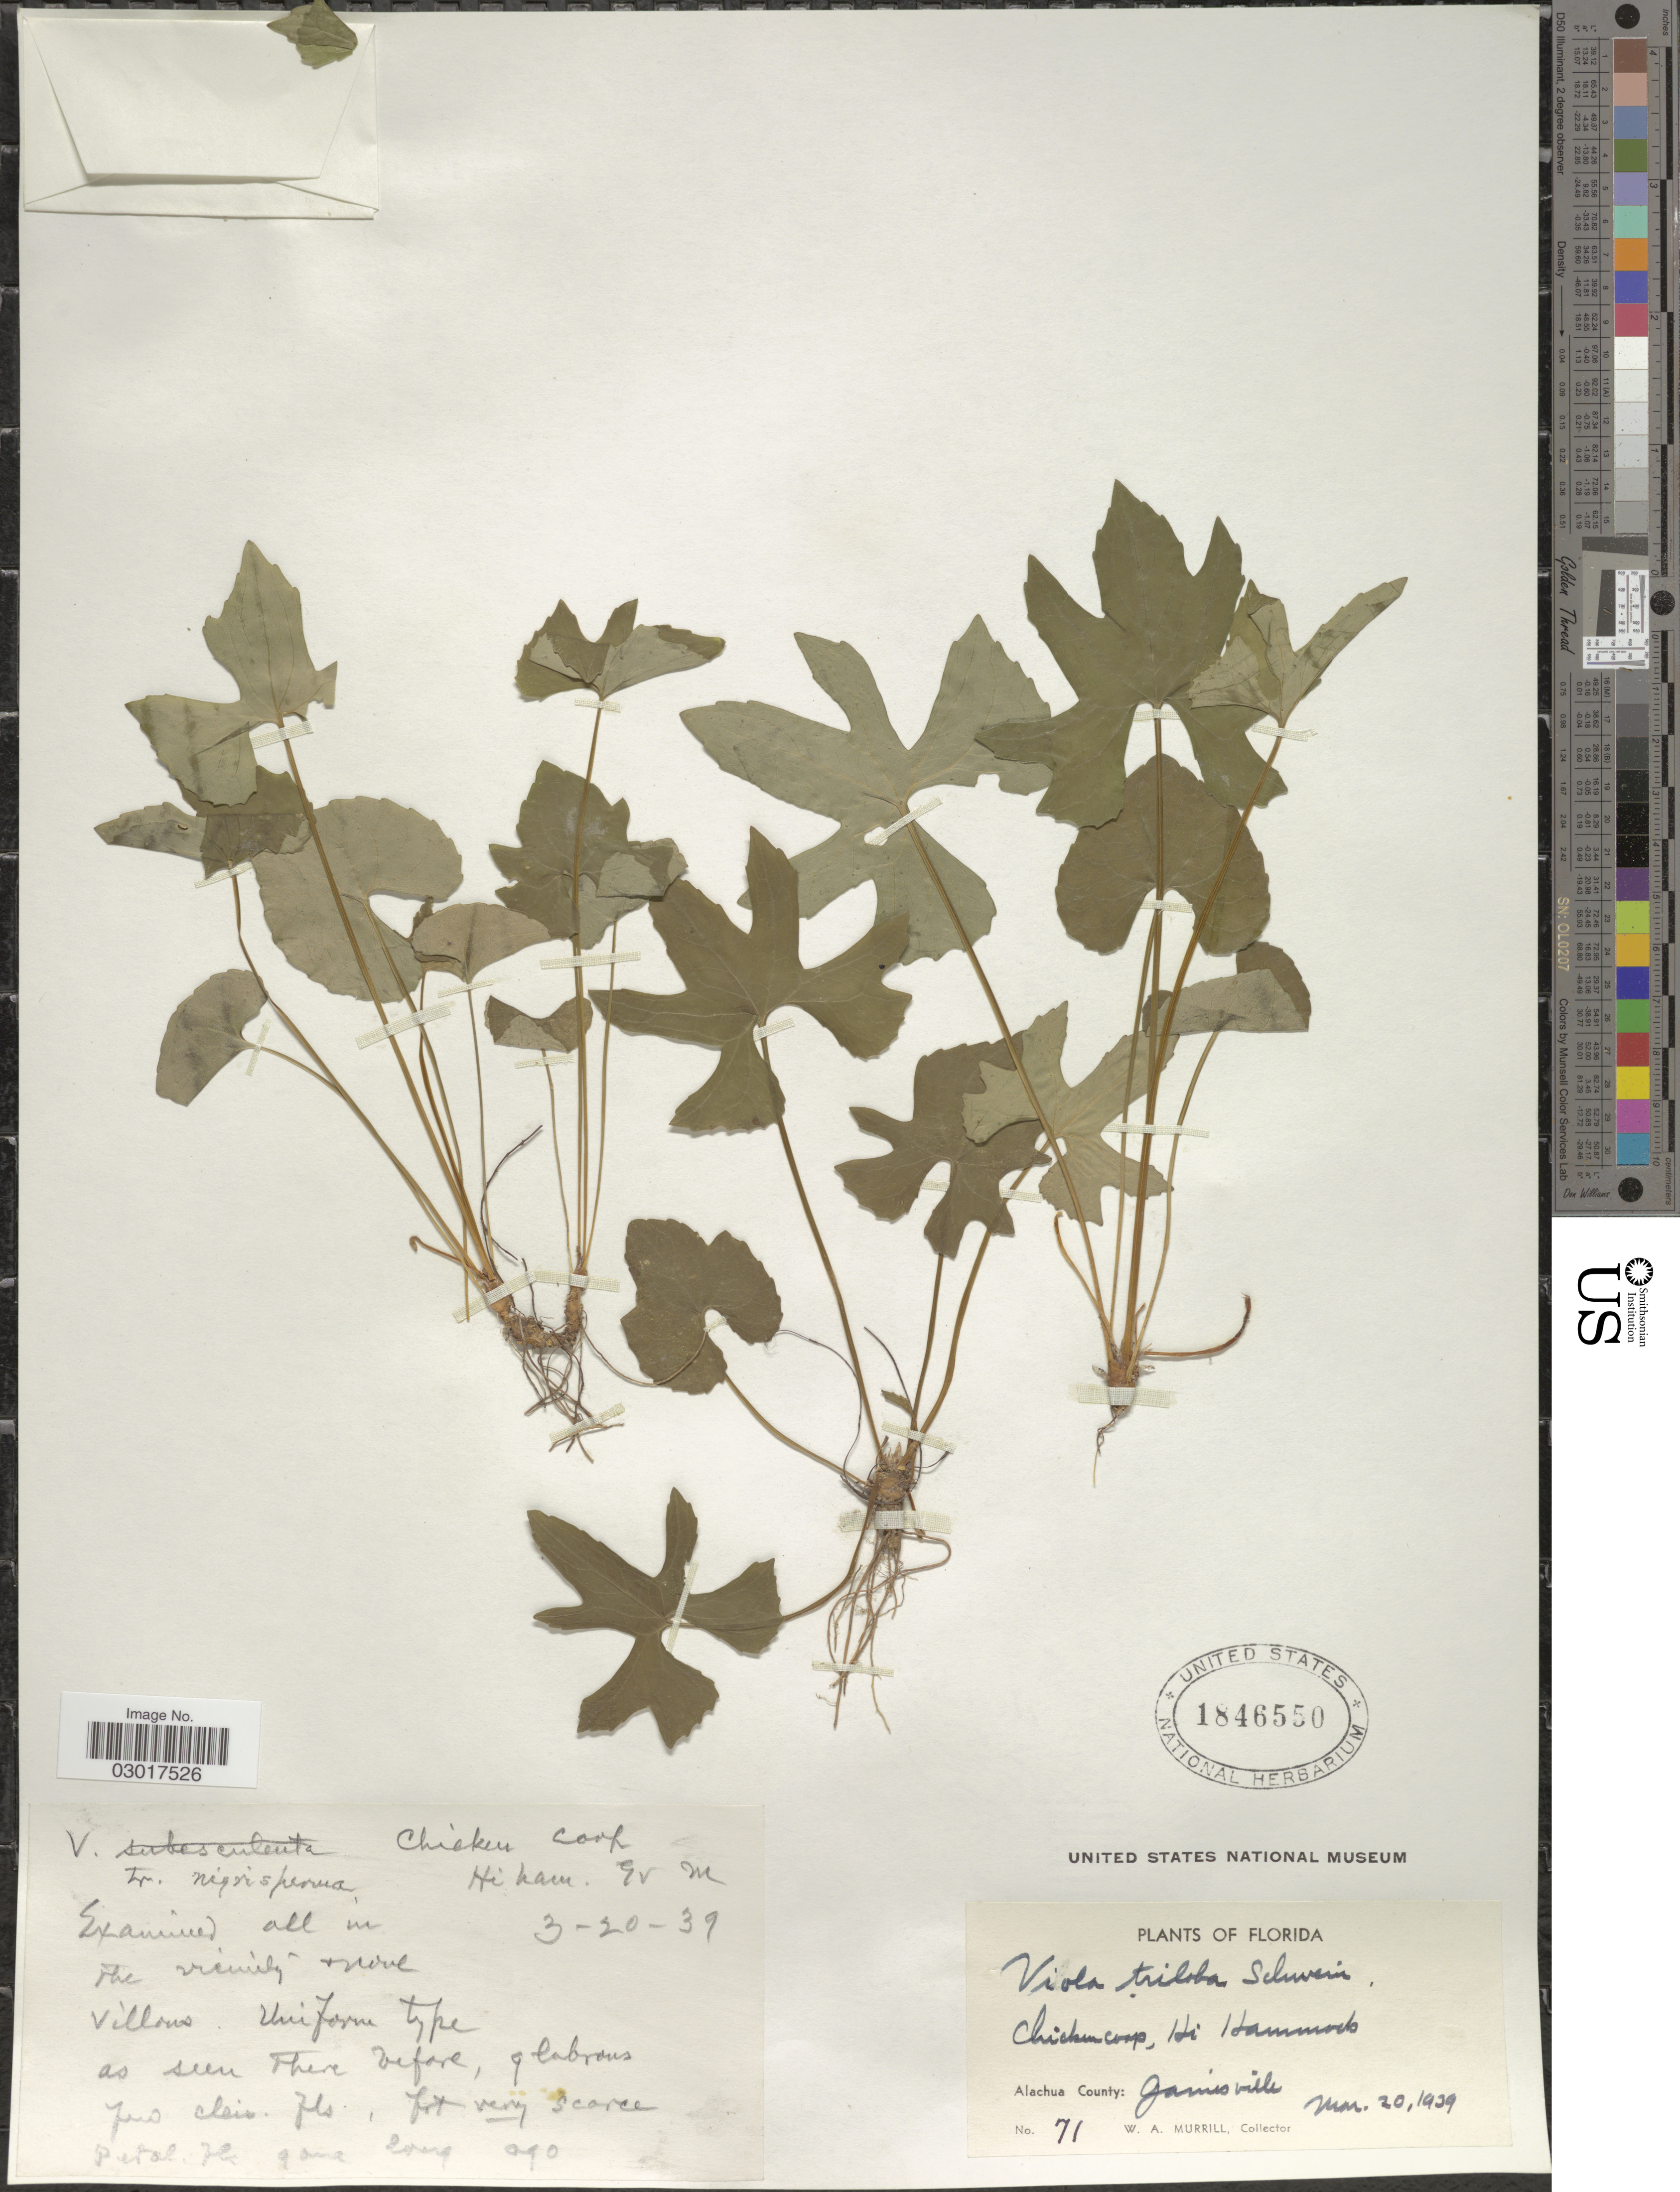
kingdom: Plantae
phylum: Tracheophyta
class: Magnoliopsida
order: Malpighiales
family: Violaceae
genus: Viola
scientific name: Viola triloba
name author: Schwein.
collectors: W. A. Murrill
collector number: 71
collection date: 1939-03-20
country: United States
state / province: Florida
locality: Chicken coop, High Hammock. Alachua County: Gainesville.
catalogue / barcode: US 1846550